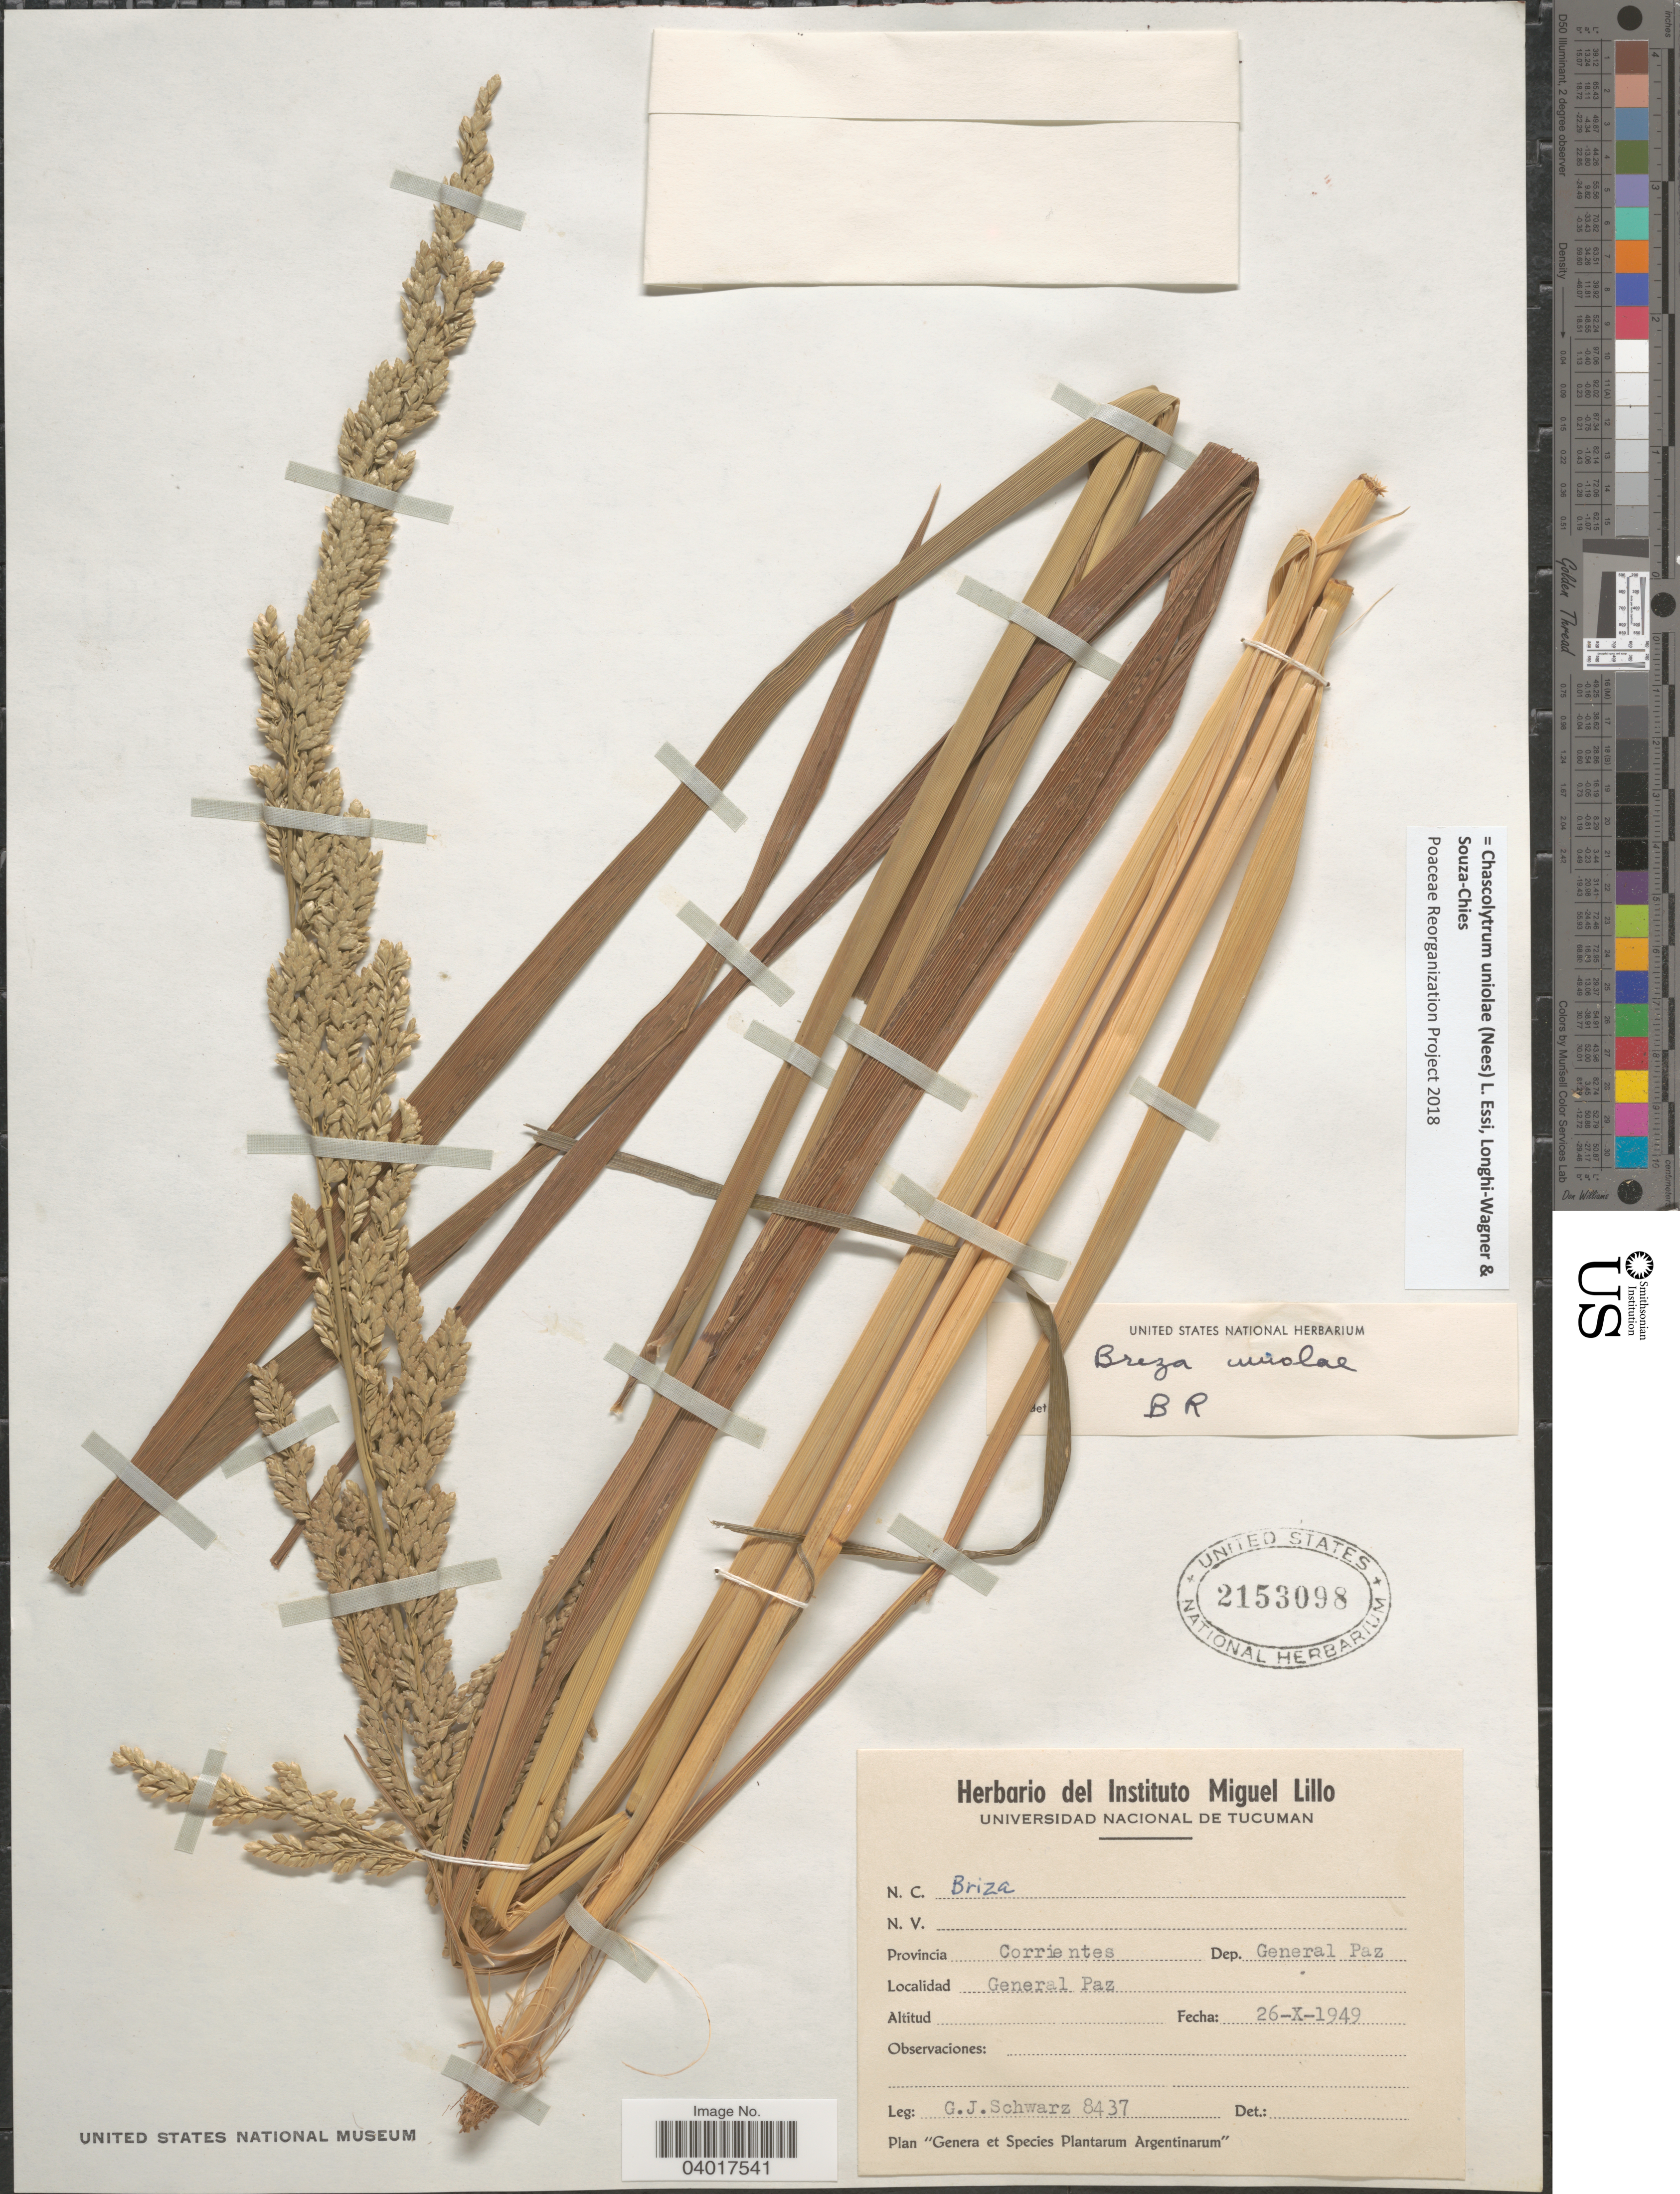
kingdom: Plantae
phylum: Tracheophyta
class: Liliopsida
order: Poales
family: Poaceae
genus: Chascolytrum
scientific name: Chascolytrum uniolae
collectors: G. J. Schwarz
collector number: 8437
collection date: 1949-10-26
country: Argentina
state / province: Corrientes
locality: Dep. General Paz. General Paz.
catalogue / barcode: US 2153098